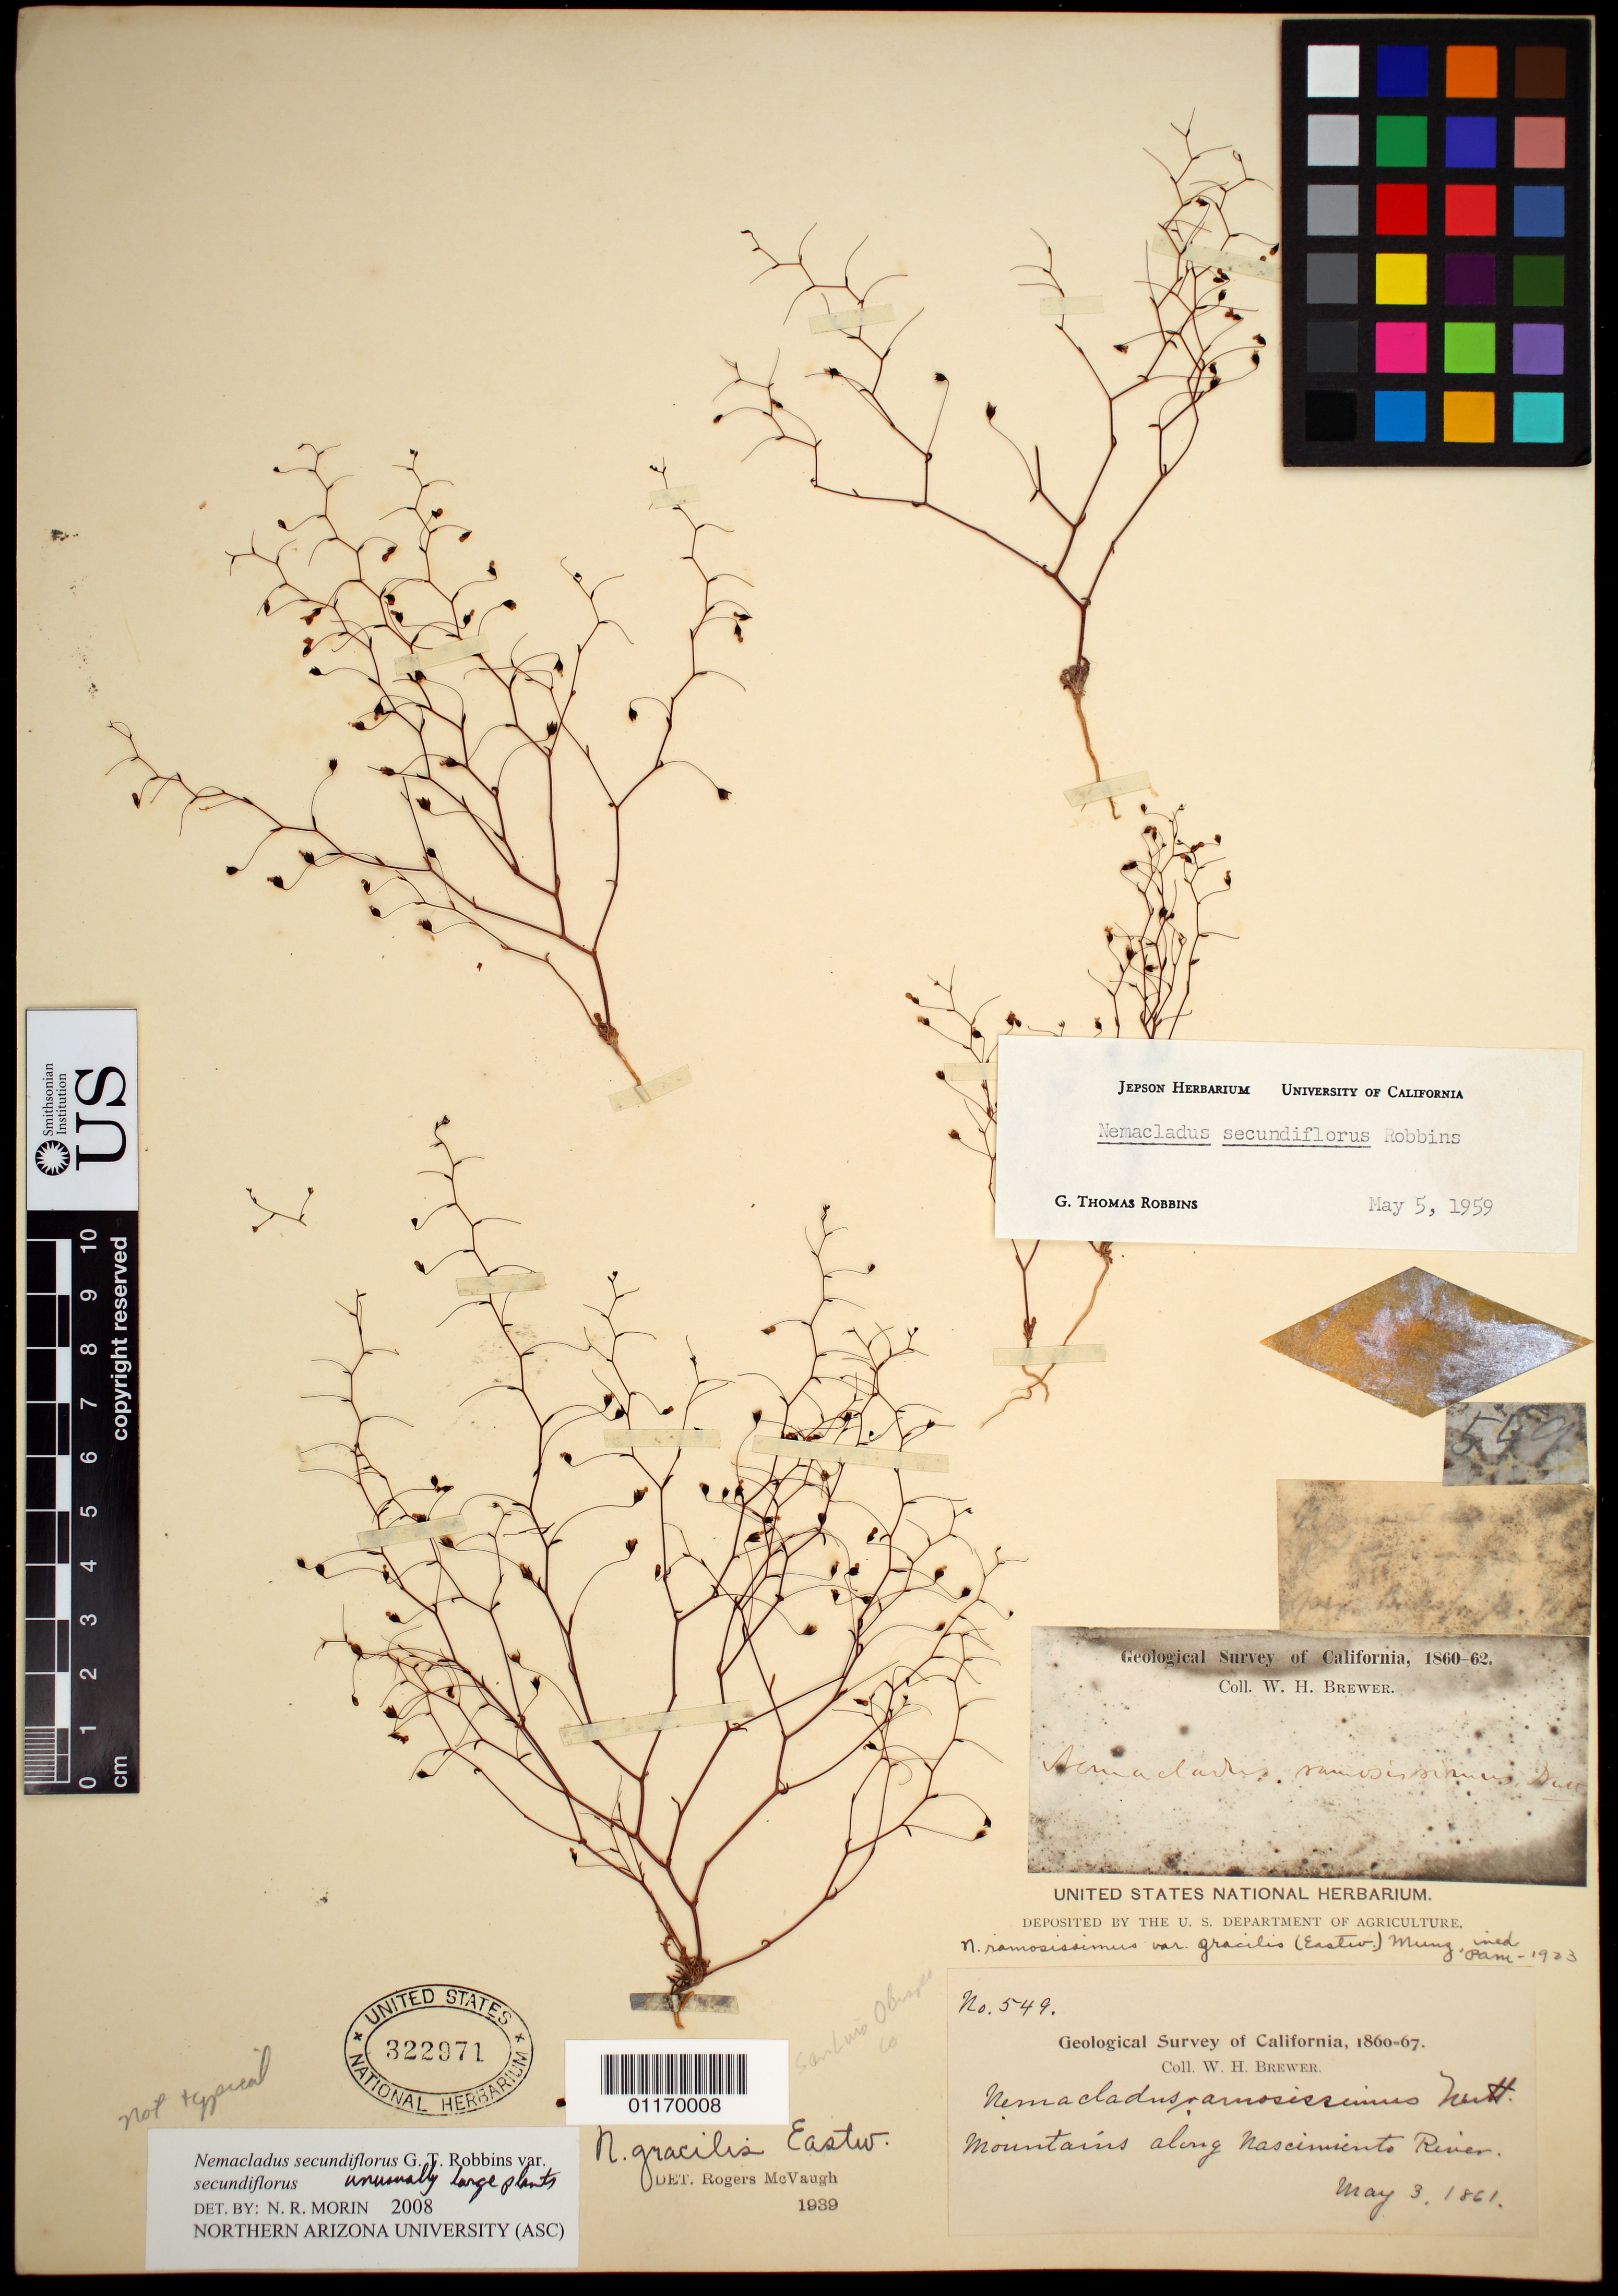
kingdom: Plantae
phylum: Tracheophyta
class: Magnoliopsida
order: Asterales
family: Campanulaceae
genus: Nemacladus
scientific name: Nemacladus secundiflorus var. secundiflorus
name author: G.T. Robbins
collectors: W. H. Brewer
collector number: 549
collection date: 1861-05-03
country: United States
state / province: California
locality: Mountains along Nascimiento River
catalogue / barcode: US 322971